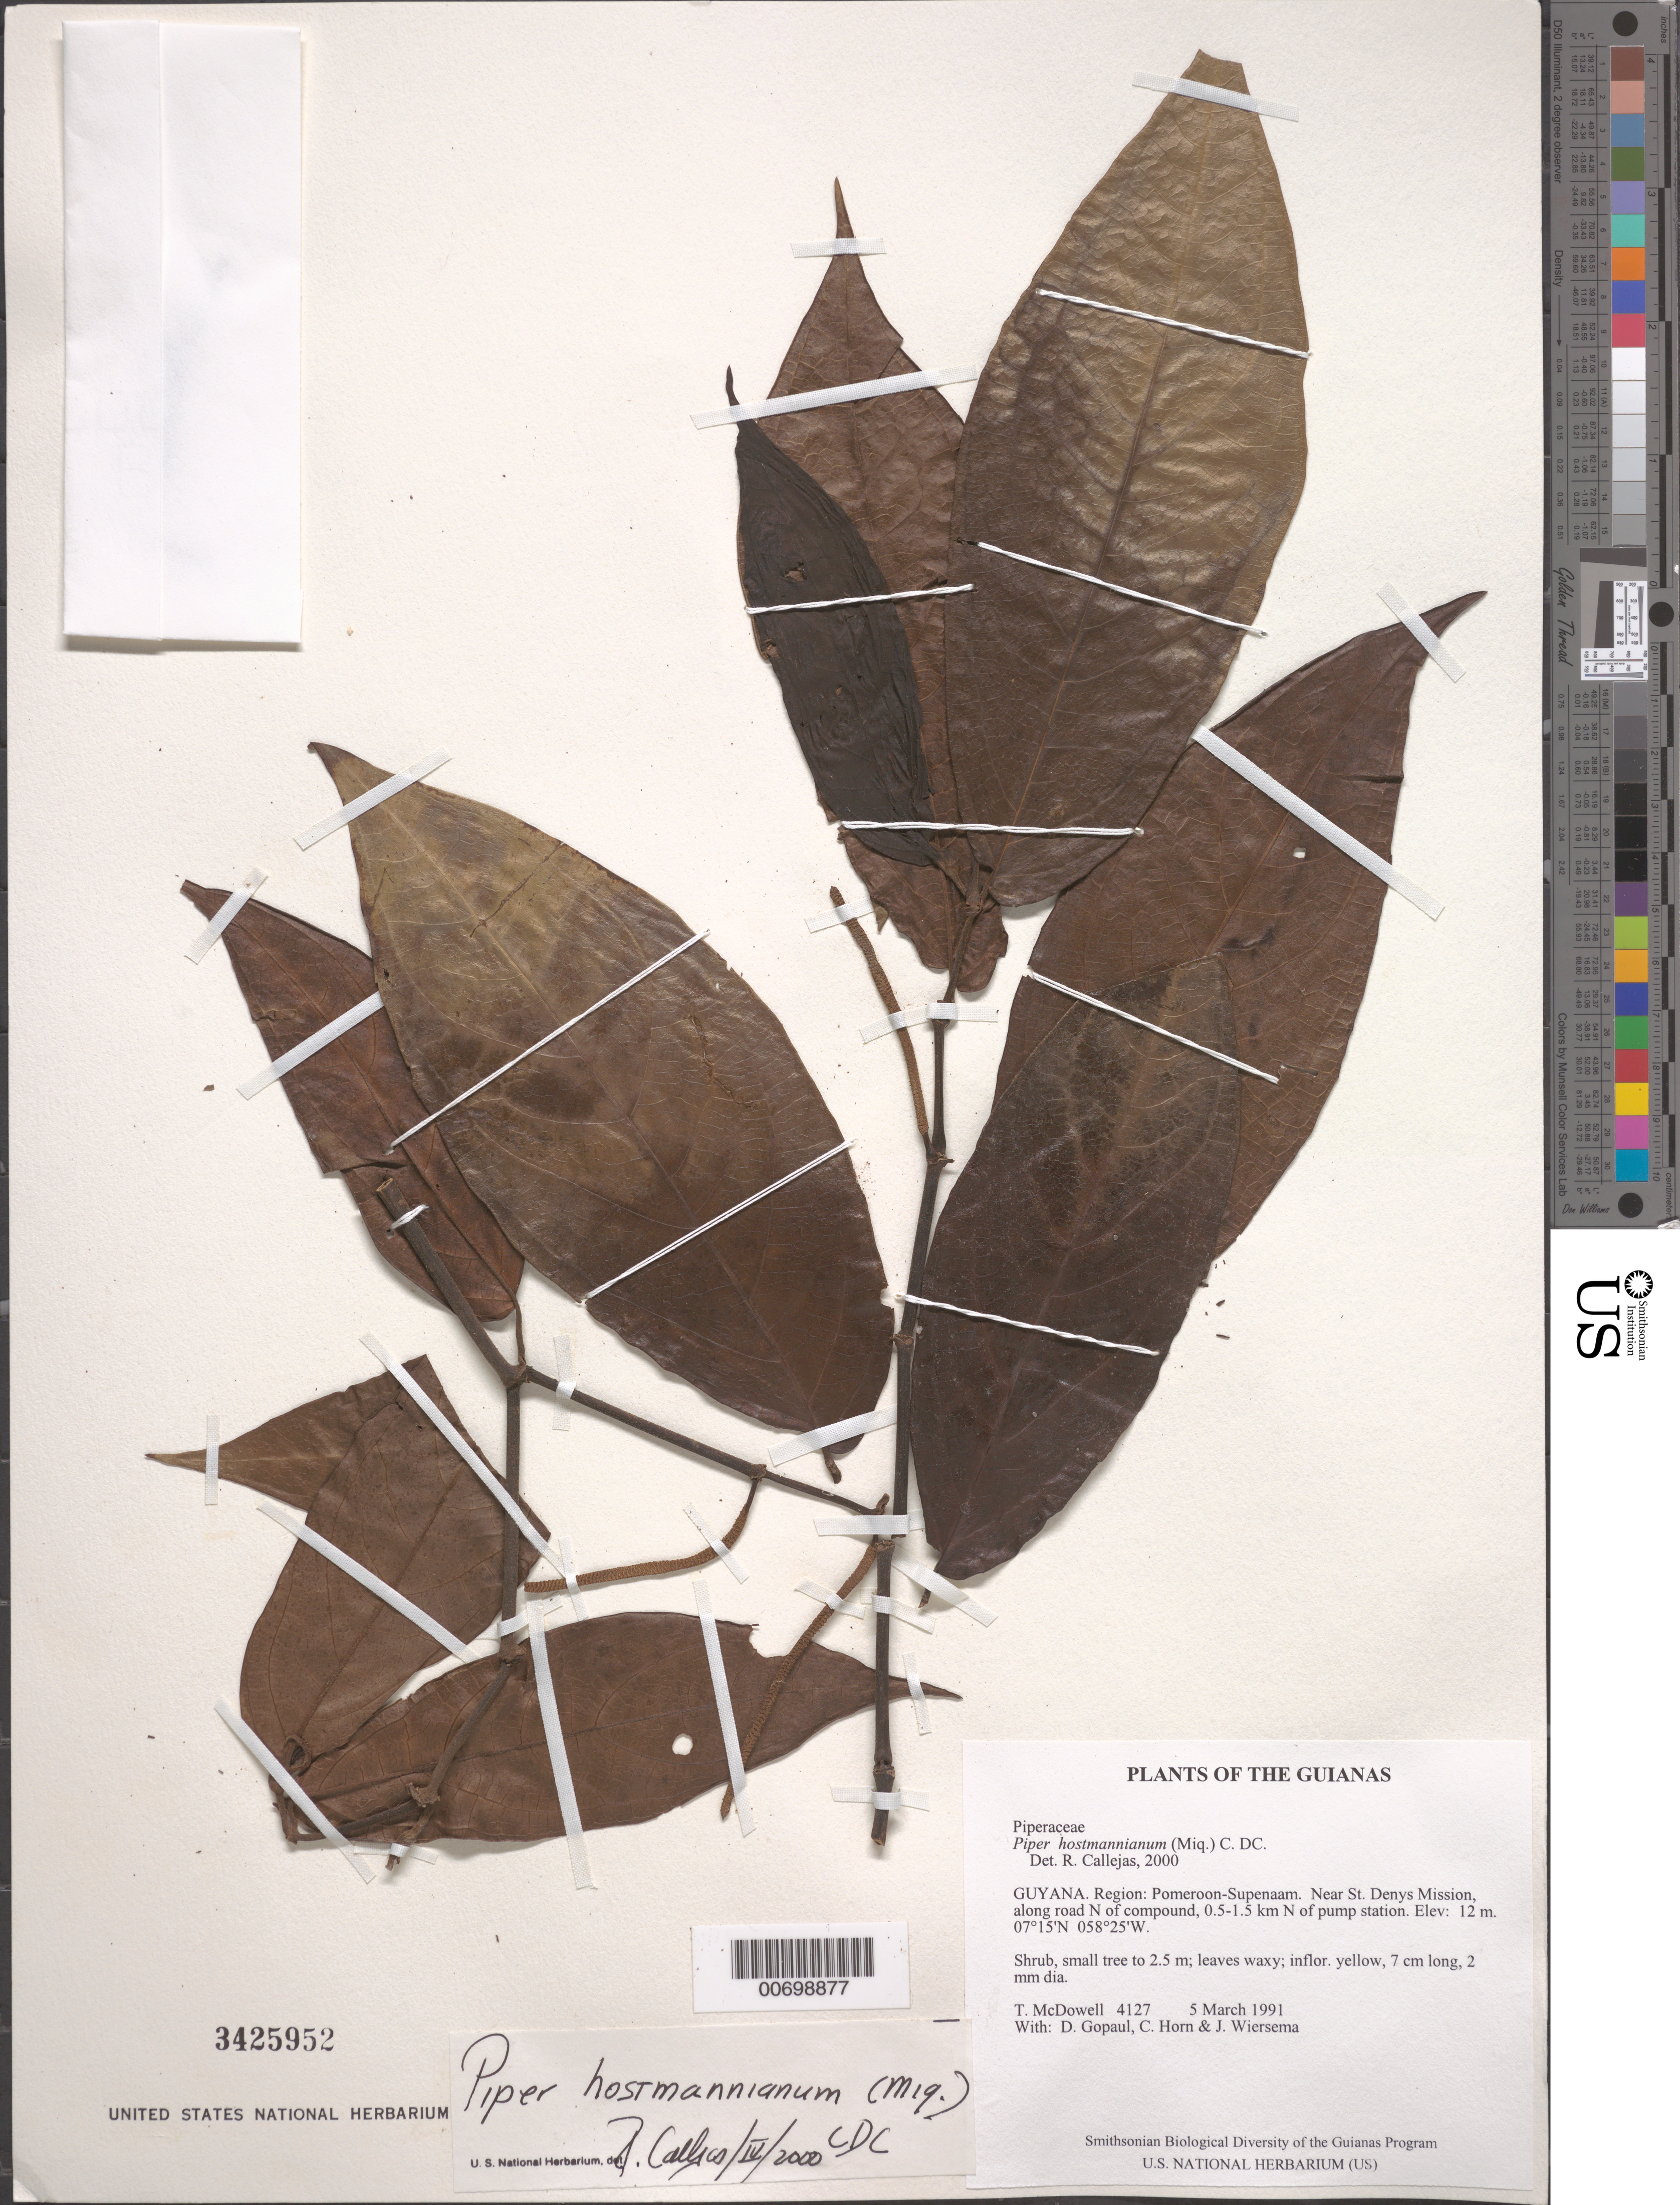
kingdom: Plantae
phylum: Tracheophyta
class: Magnoliopsida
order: Piperales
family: Piperaceae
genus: Piper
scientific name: Piper hostmannianum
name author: (Miq.) C. DC.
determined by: Görts-van Rijn, A. R.; Christenhusz, M. J.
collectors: T. McDowell, D. Gopaul, C. N. Horn & J. H. Wiersema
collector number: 4127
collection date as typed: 5 March 1991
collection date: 1991-03-05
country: Guyana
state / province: Pomeroon-Supenaam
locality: Near St. Denys Mission, along road N of compound, 0.5-1.5 km N of pump station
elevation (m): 12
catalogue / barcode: US 3425952